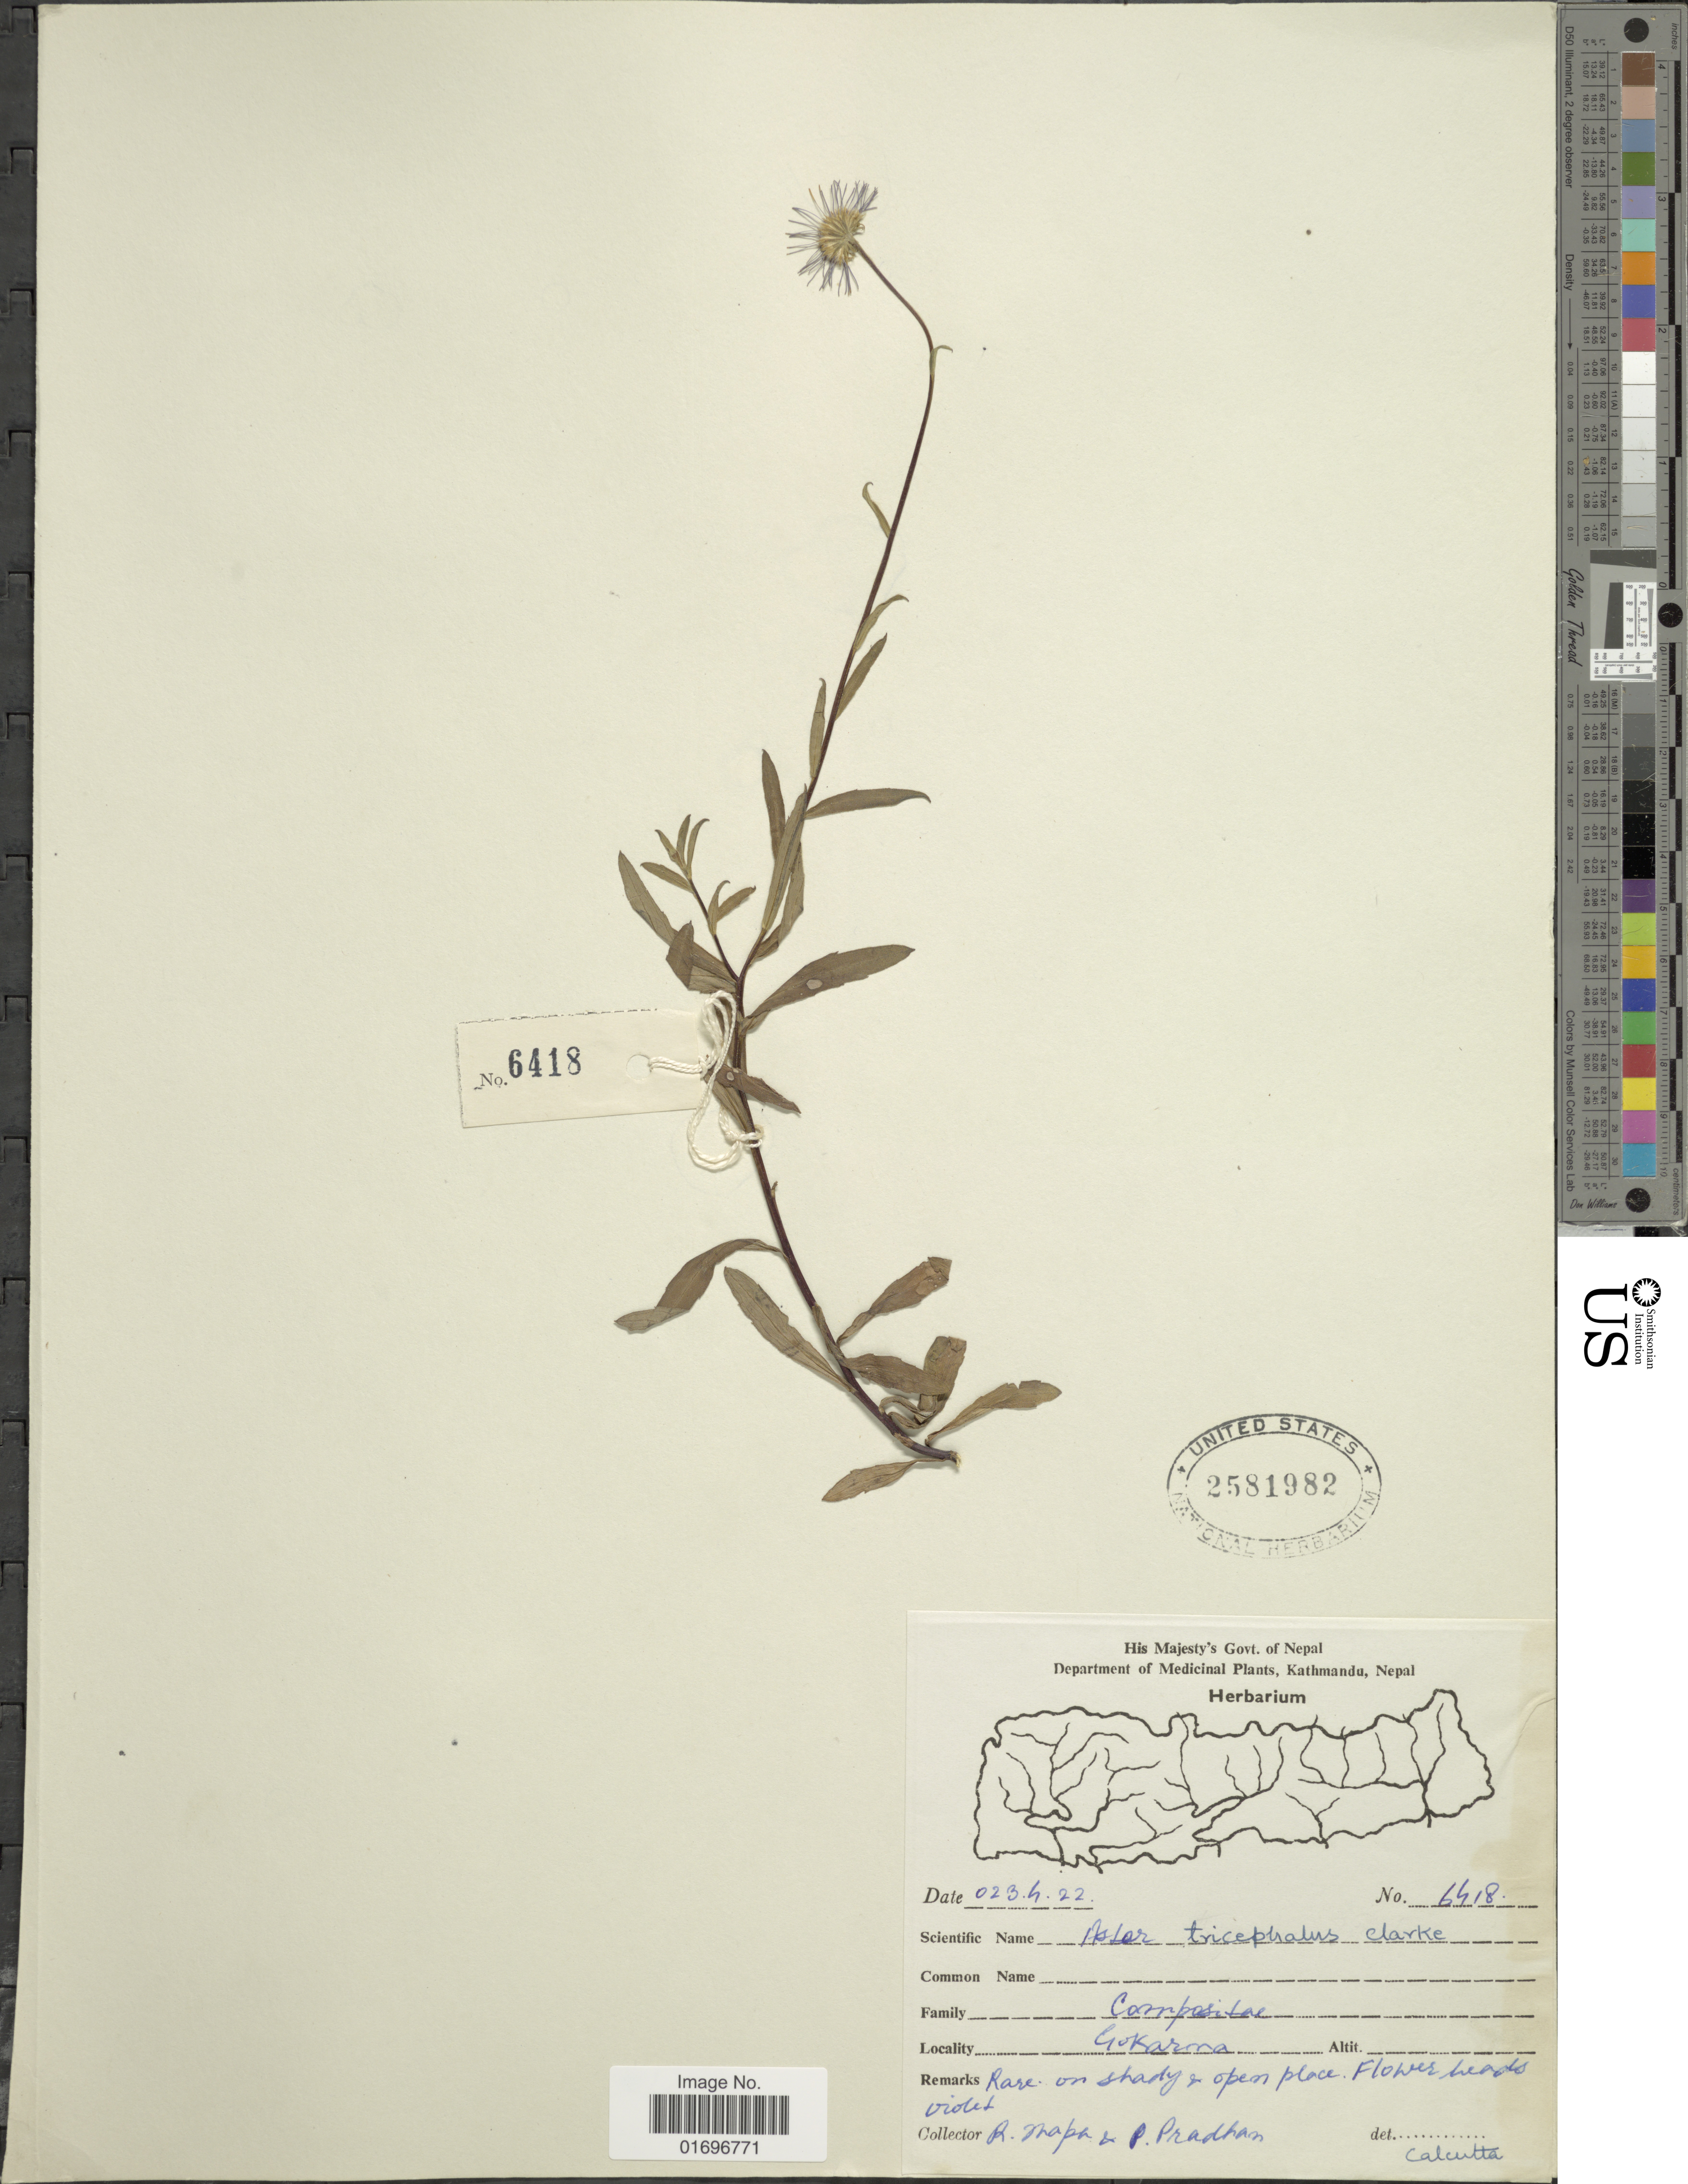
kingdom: Plantae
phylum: Tracheophyta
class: Magnoliopsida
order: Asterales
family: Asteraceae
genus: Aster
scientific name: Aster tricephalus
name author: C.B. Clarke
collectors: R. Thapa & P. Pradhan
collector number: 6418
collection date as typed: Transcribed d/m/y: 23/4/22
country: Nepal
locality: Department of Medicinal Plants, Kathmandu, Nepal. Gokarna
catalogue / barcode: US 2581982